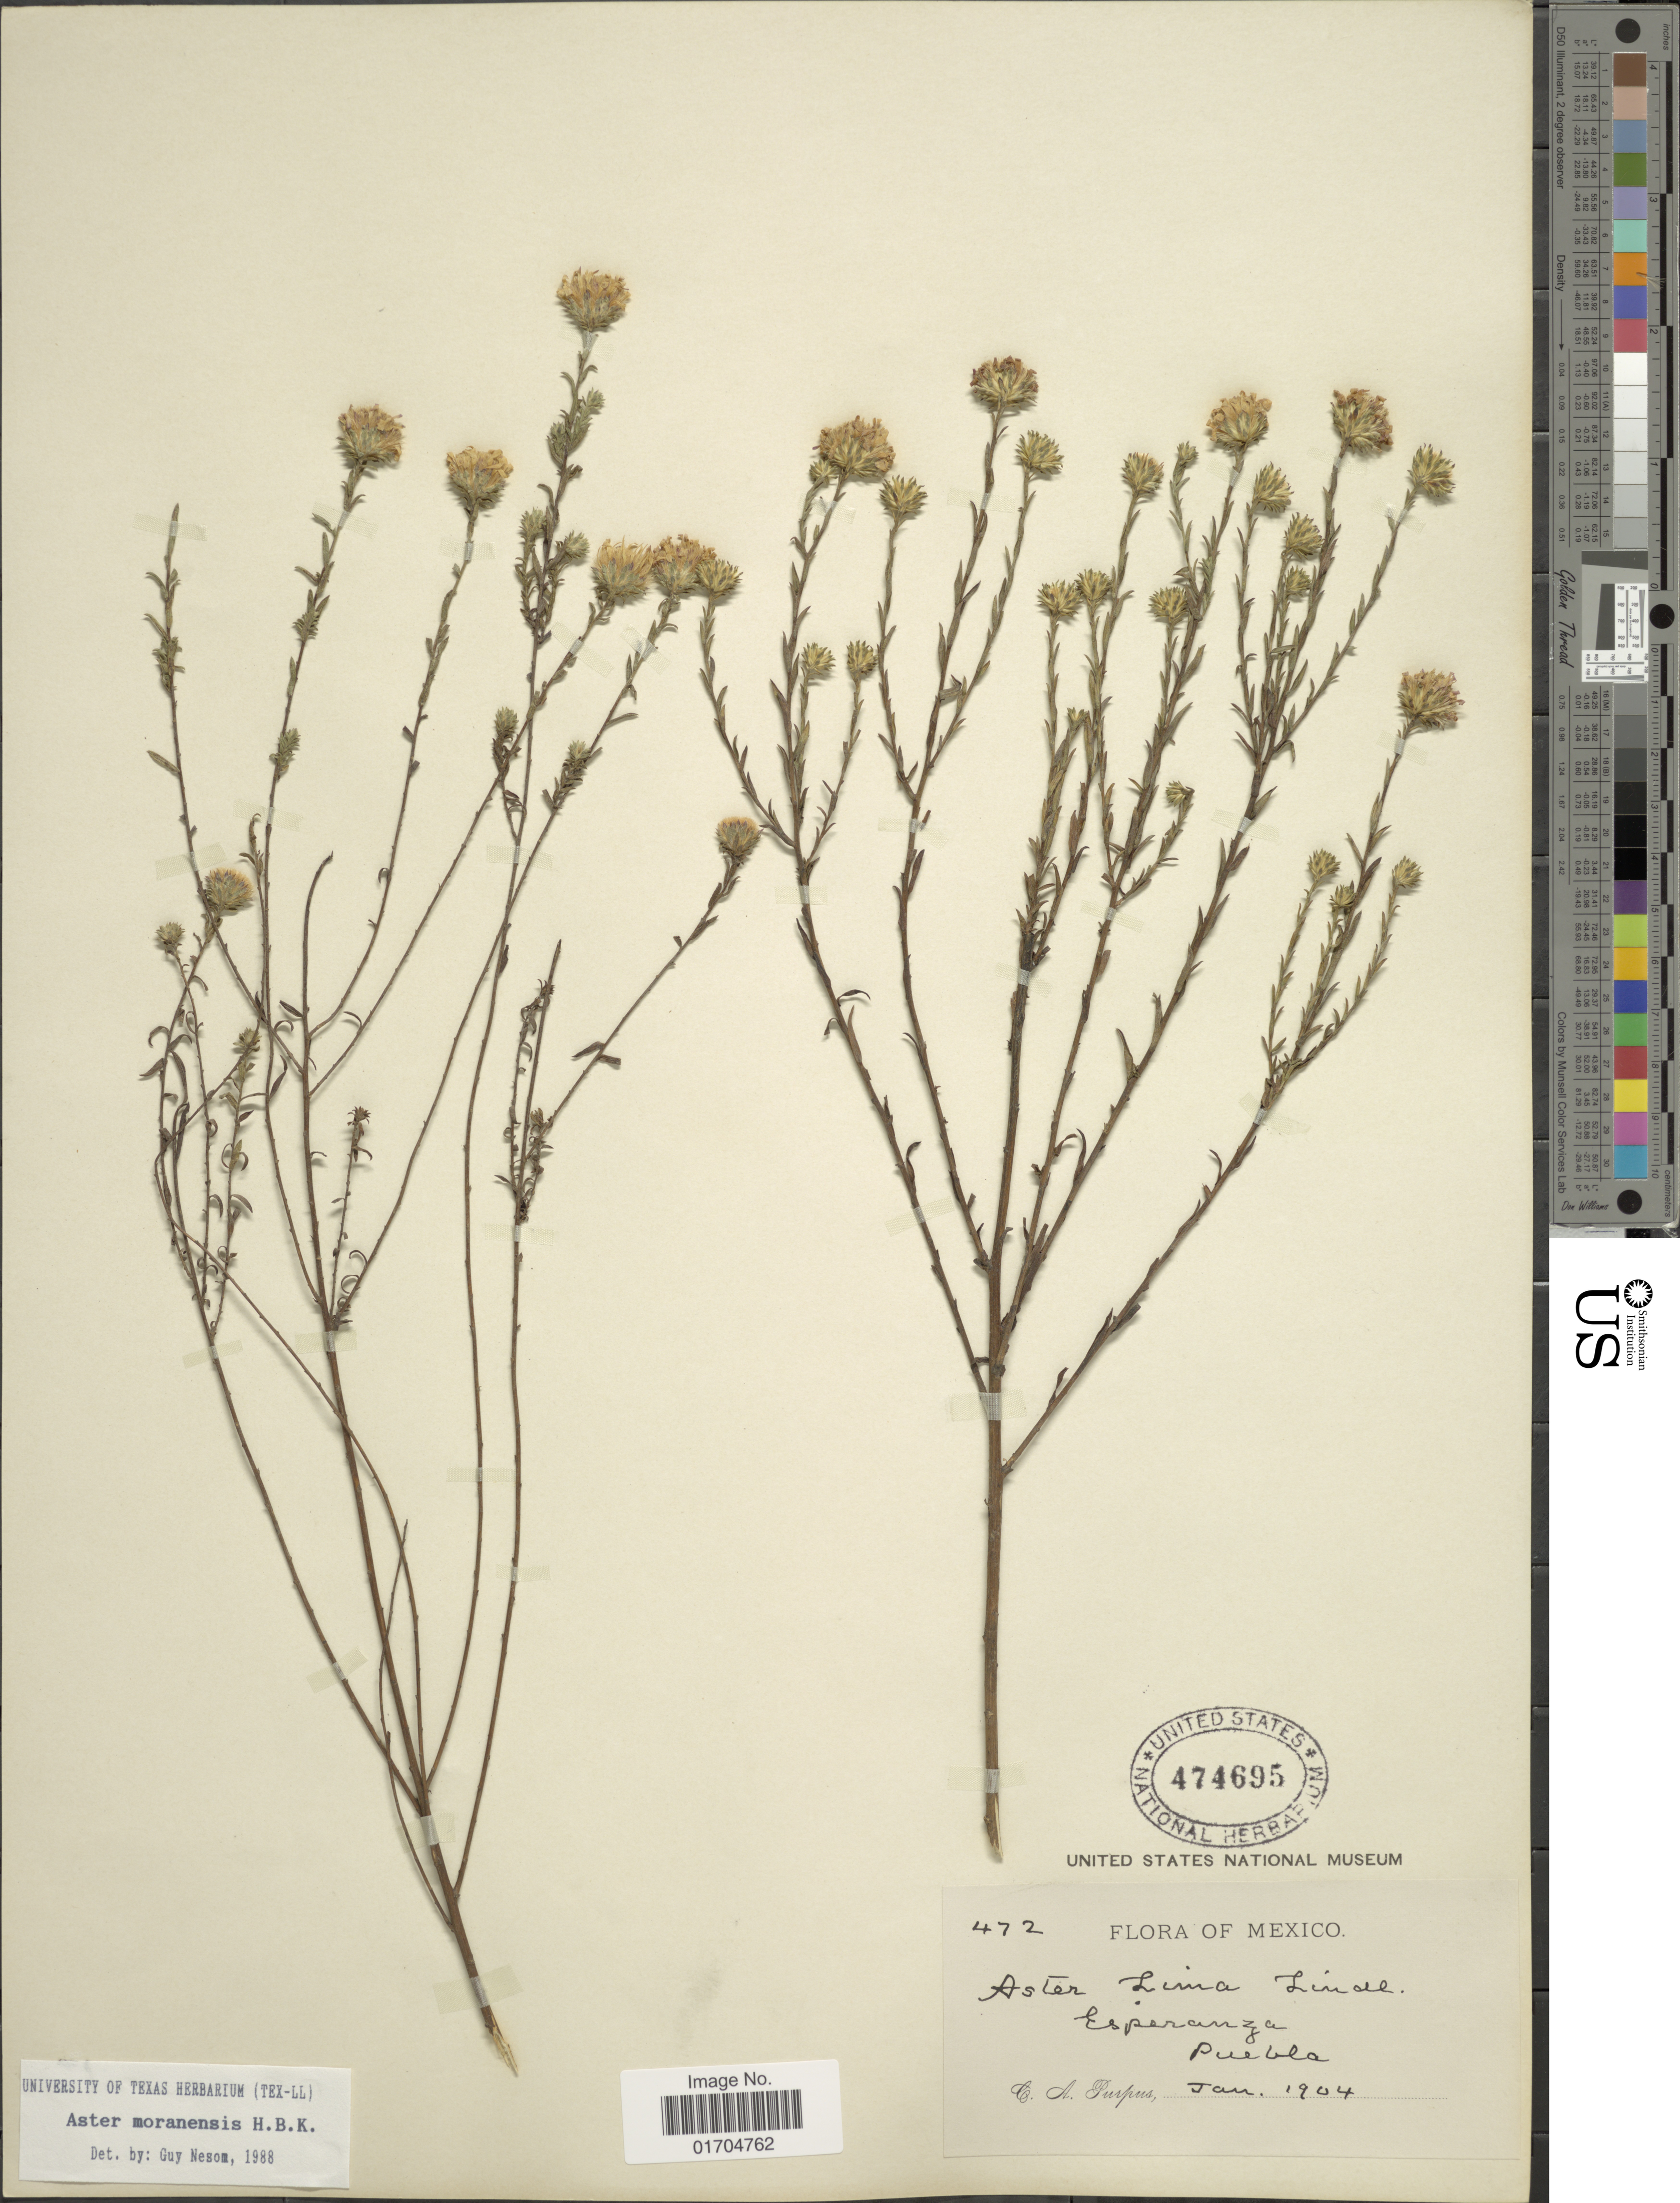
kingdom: Plantae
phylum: Tracheophyta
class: Magnoliopsida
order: Asterales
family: Asteraceae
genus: Symphyotrichum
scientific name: Symphyotrichum moranense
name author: (Kunth) G.L. Nesom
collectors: C. A. Purpus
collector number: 472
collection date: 1904-01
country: Mexico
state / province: Puebla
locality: Esperanza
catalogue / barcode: US 474695